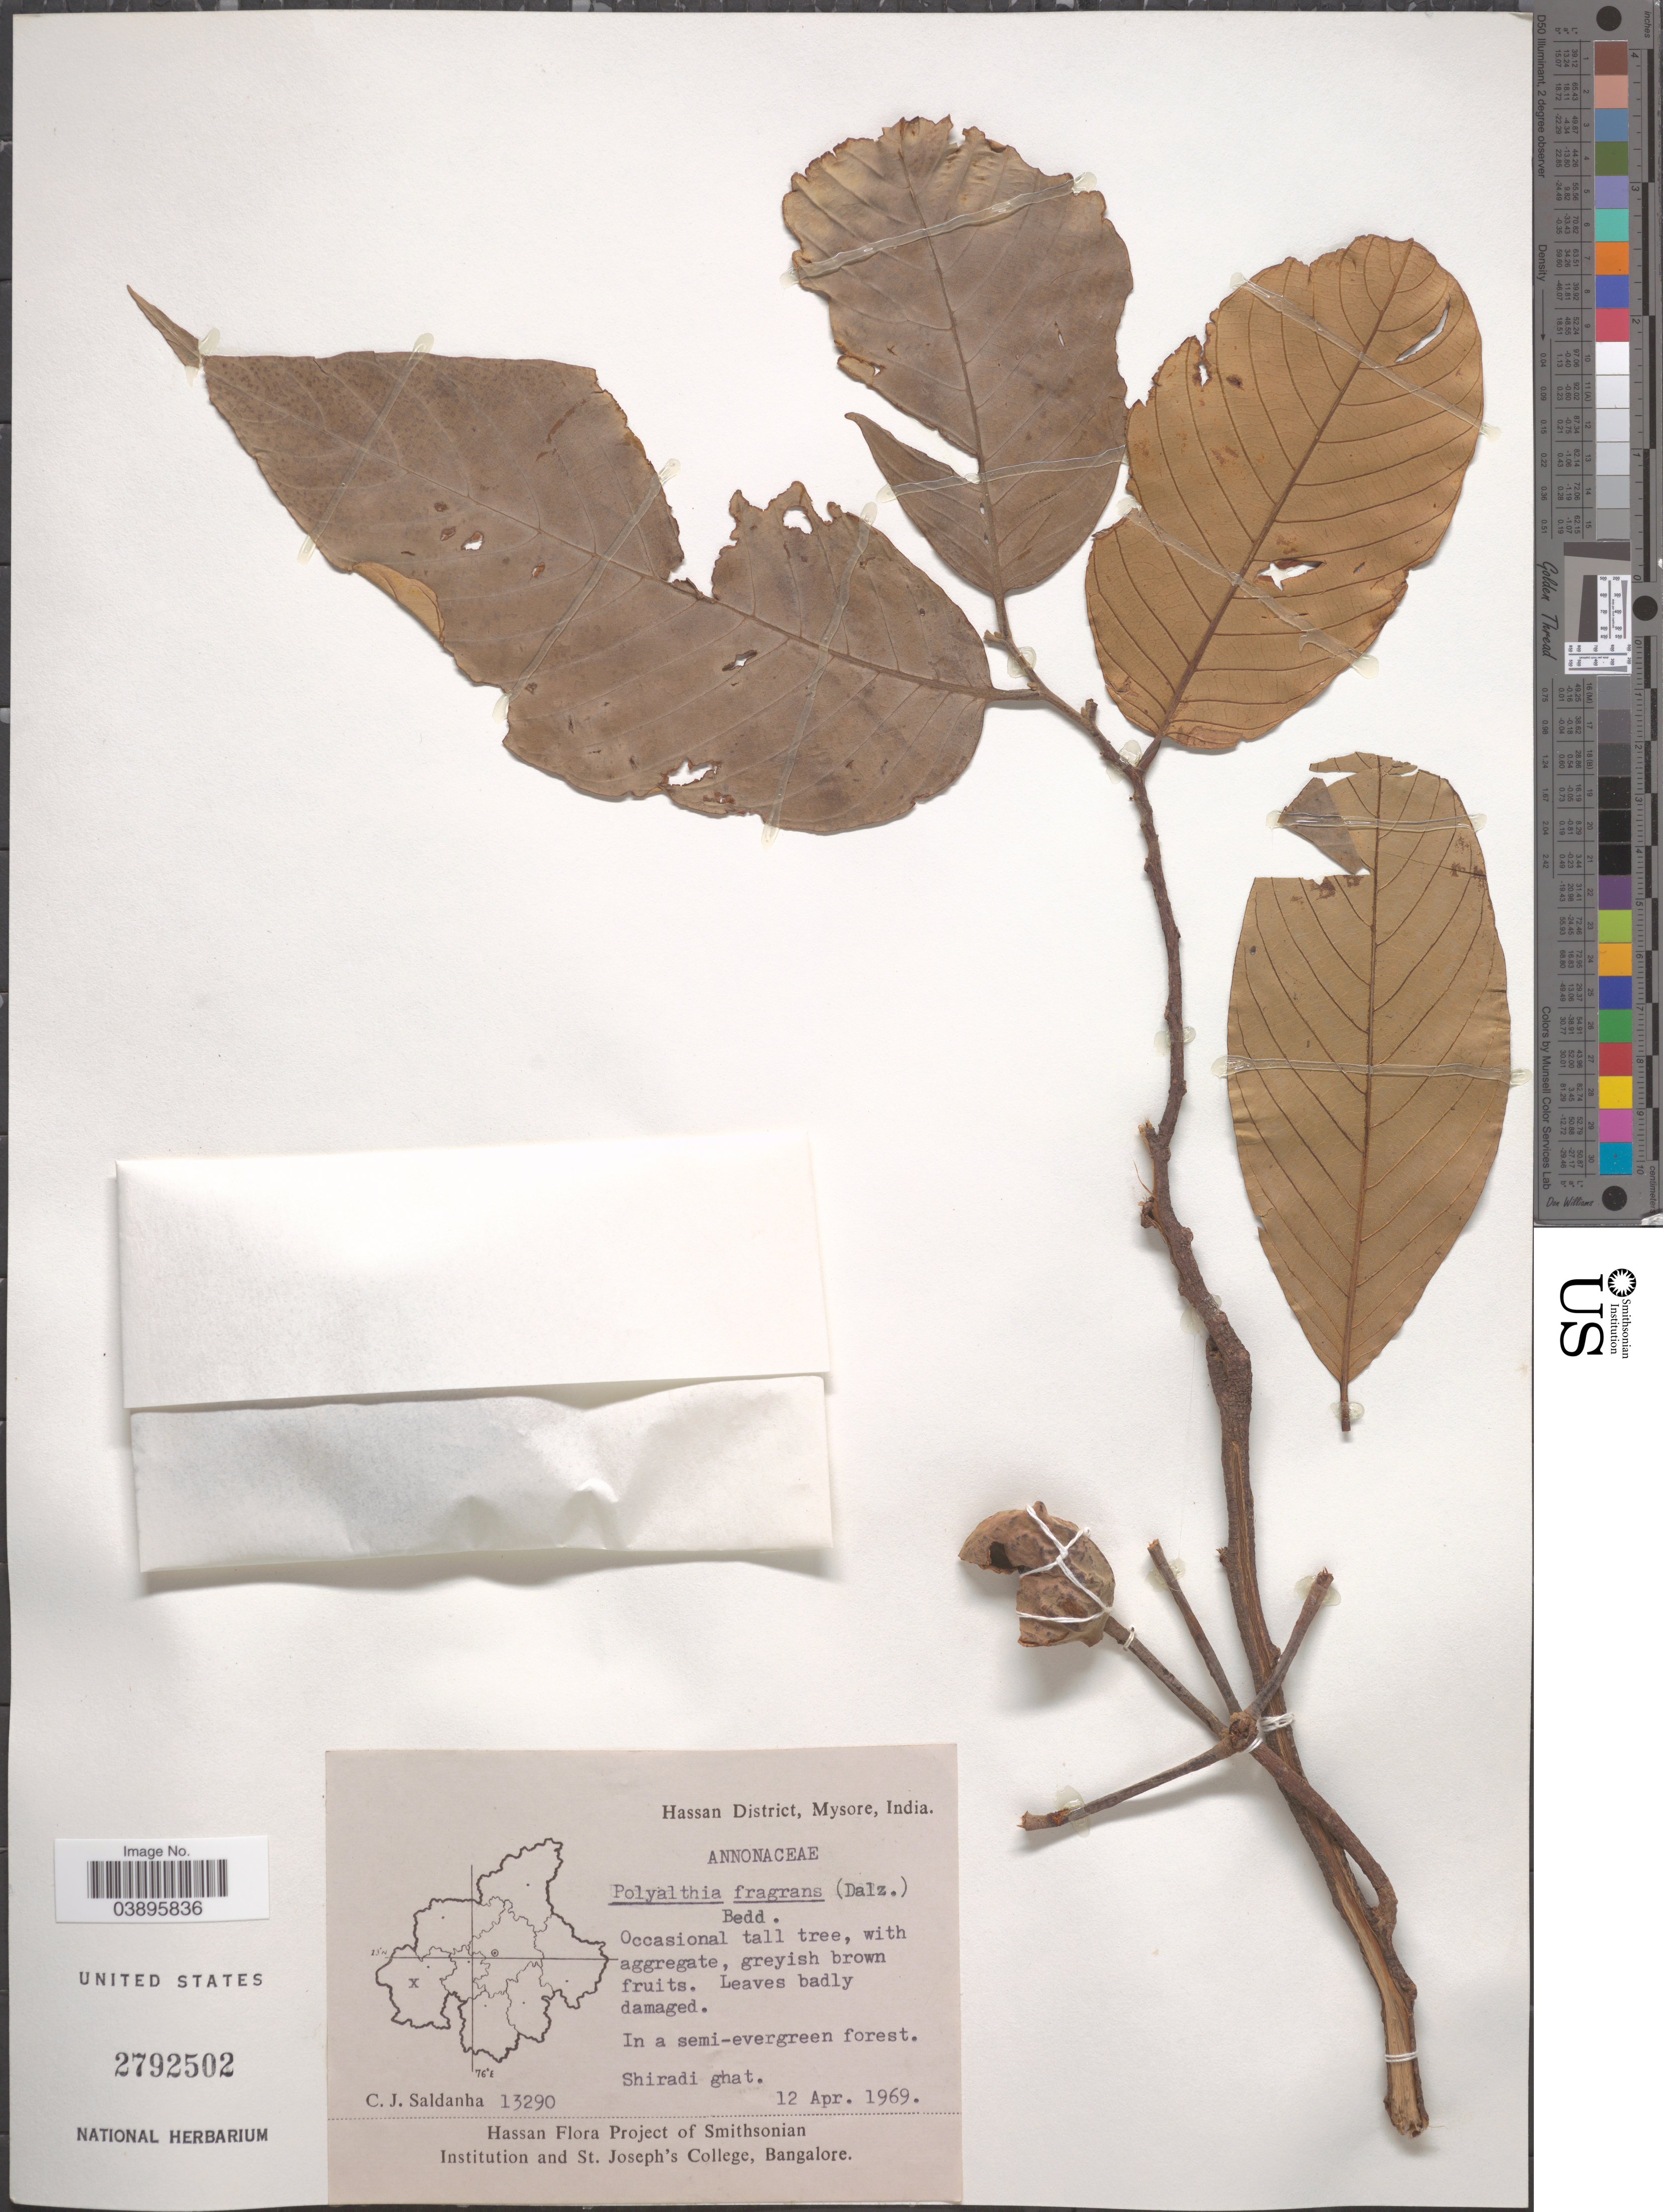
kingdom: Plantae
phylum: Tracheophyta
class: Magnoliopsida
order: Magnoliales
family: Annonaceae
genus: Polyalthia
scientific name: Polyalthia fragrans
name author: (Dalzell) Benth. & Hook. f.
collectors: C. J. Saldanha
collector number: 13290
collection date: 1969-04-12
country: India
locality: Hassan District, Mysore. Shiradi ghat.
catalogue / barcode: US 2792502